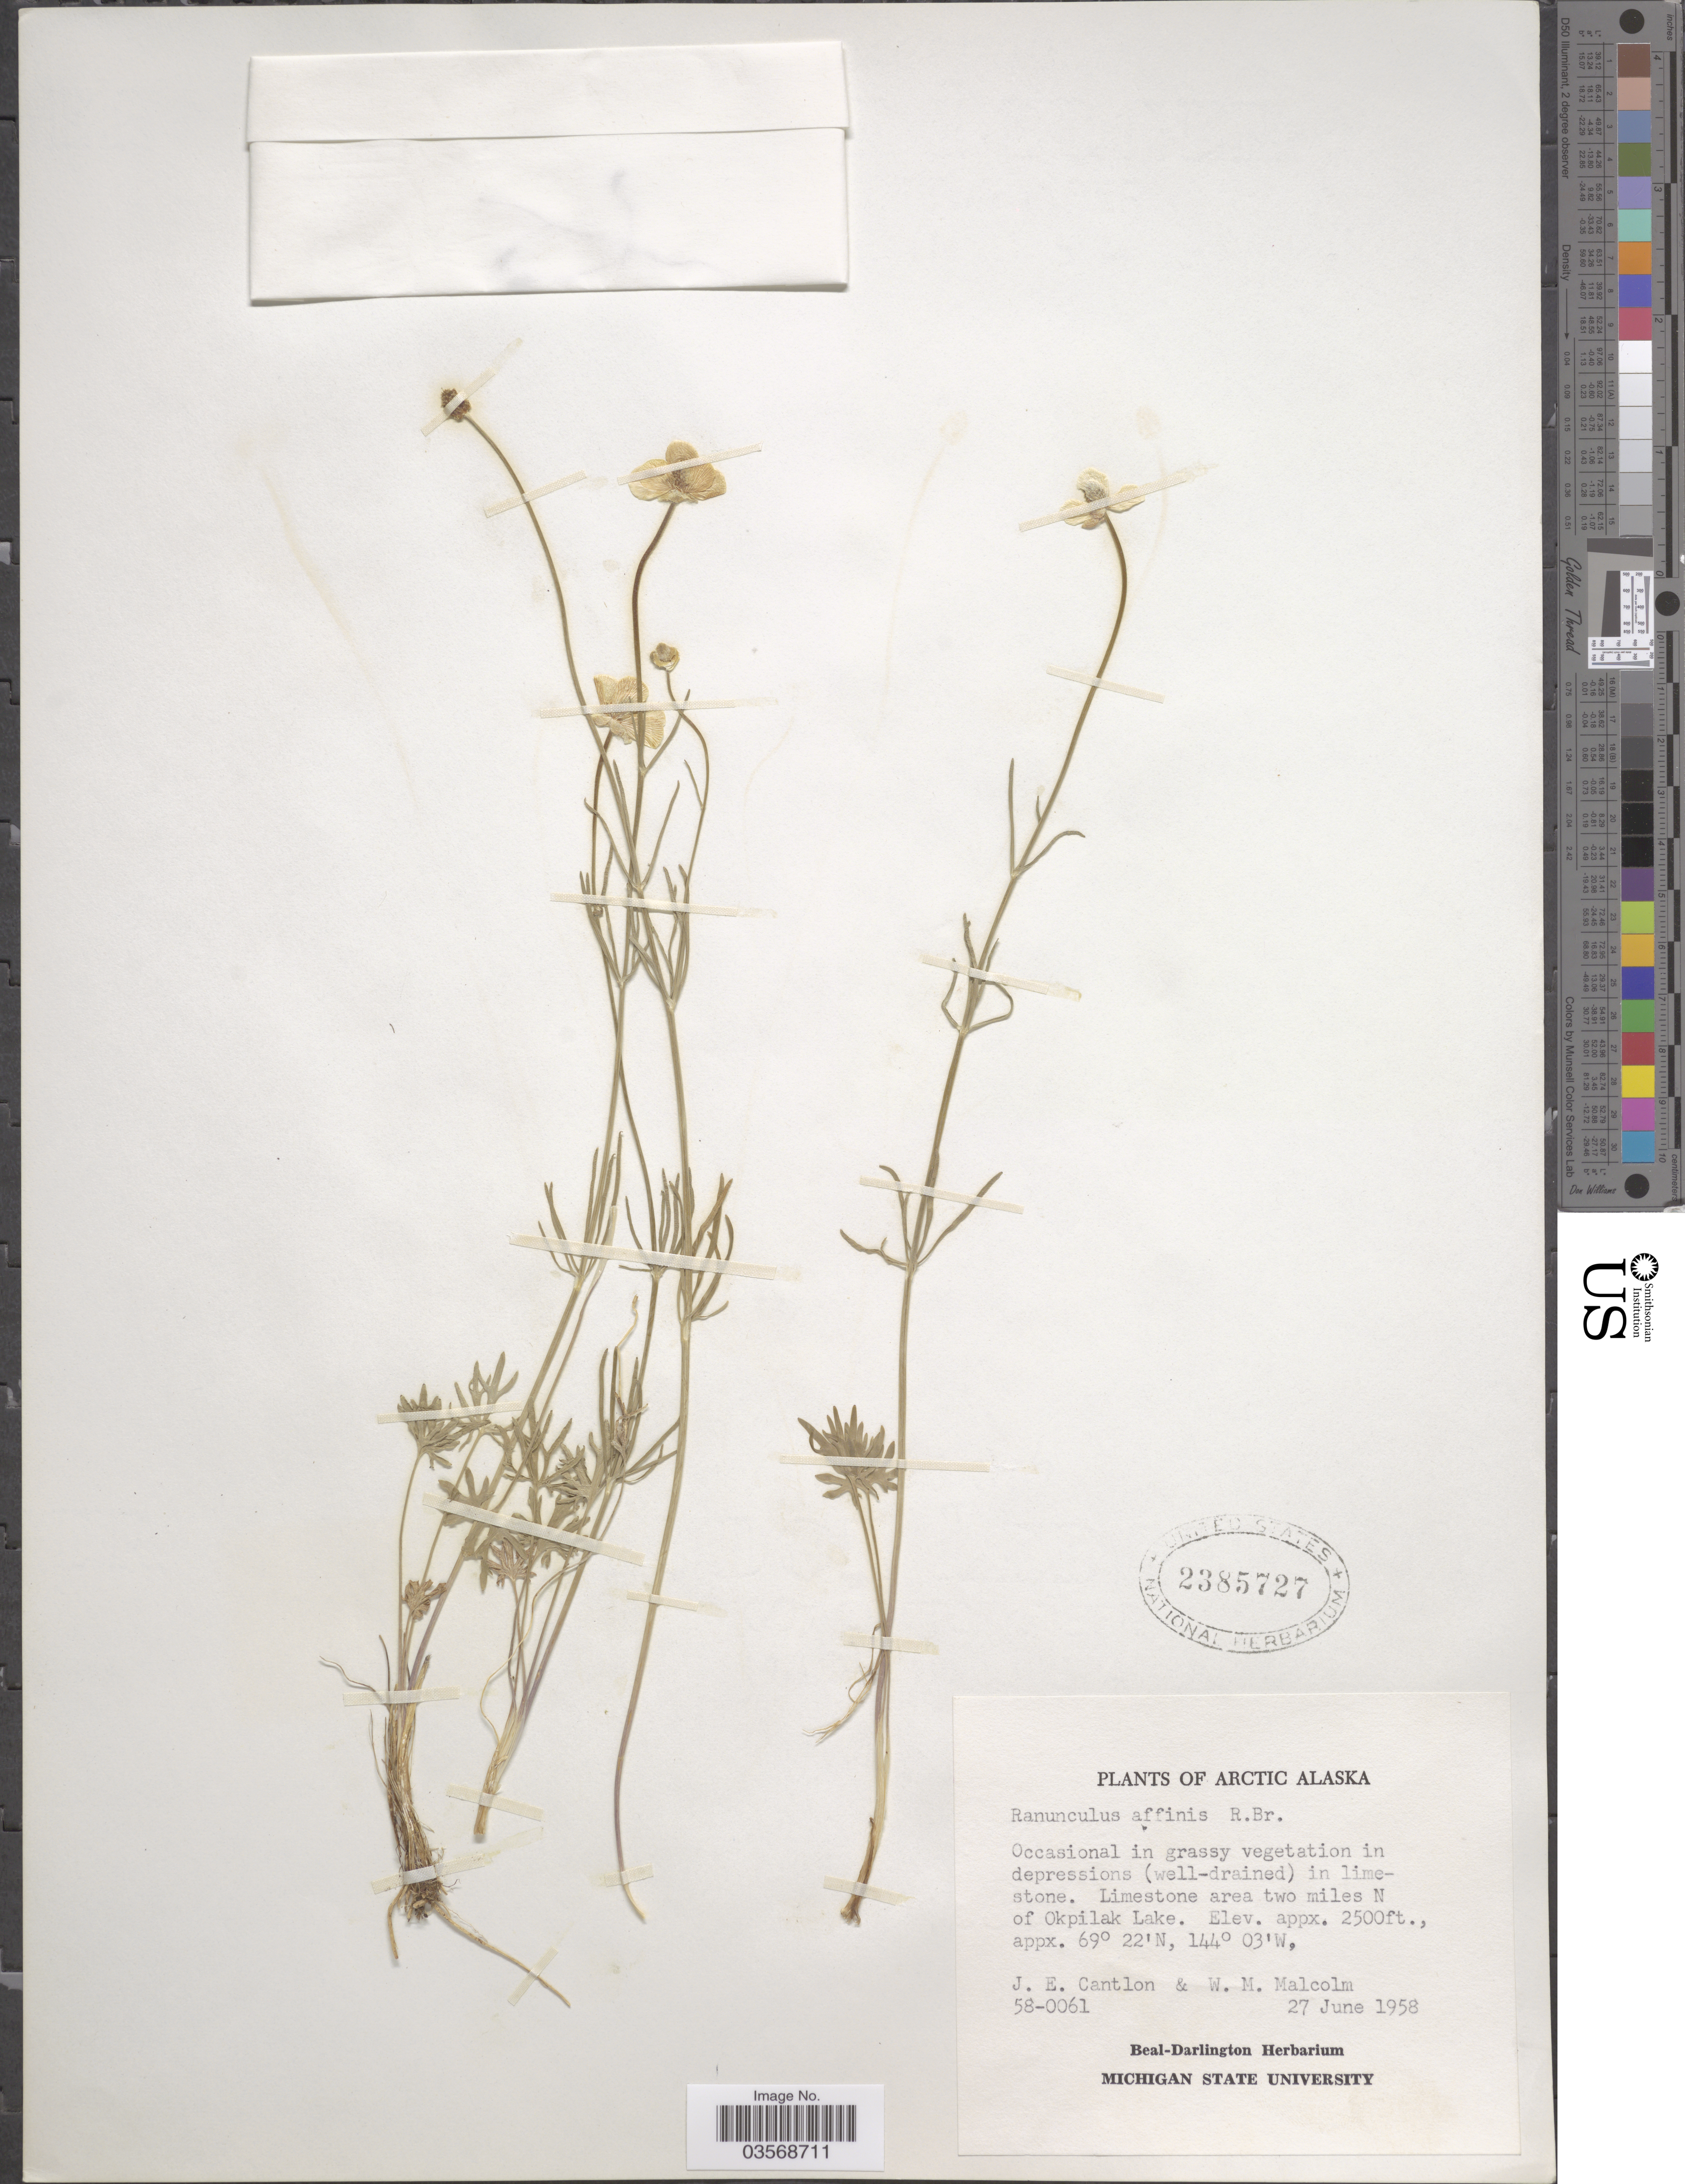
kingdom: Plantae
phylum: Tracheophyta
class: Magnoliopsida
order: Ranunculales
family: Ranunculaceae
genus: Ranunculus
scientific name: Ranunculus pedatifidus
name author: Sm.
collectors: J. Cantlon & W. Malcolm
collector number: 58-0061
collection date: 1958-06-27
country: United States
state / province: Alaska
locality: Arctic Alaska. Limestone area two miles N of Okpilak Lake.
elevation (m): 762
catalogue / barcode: US 2385727